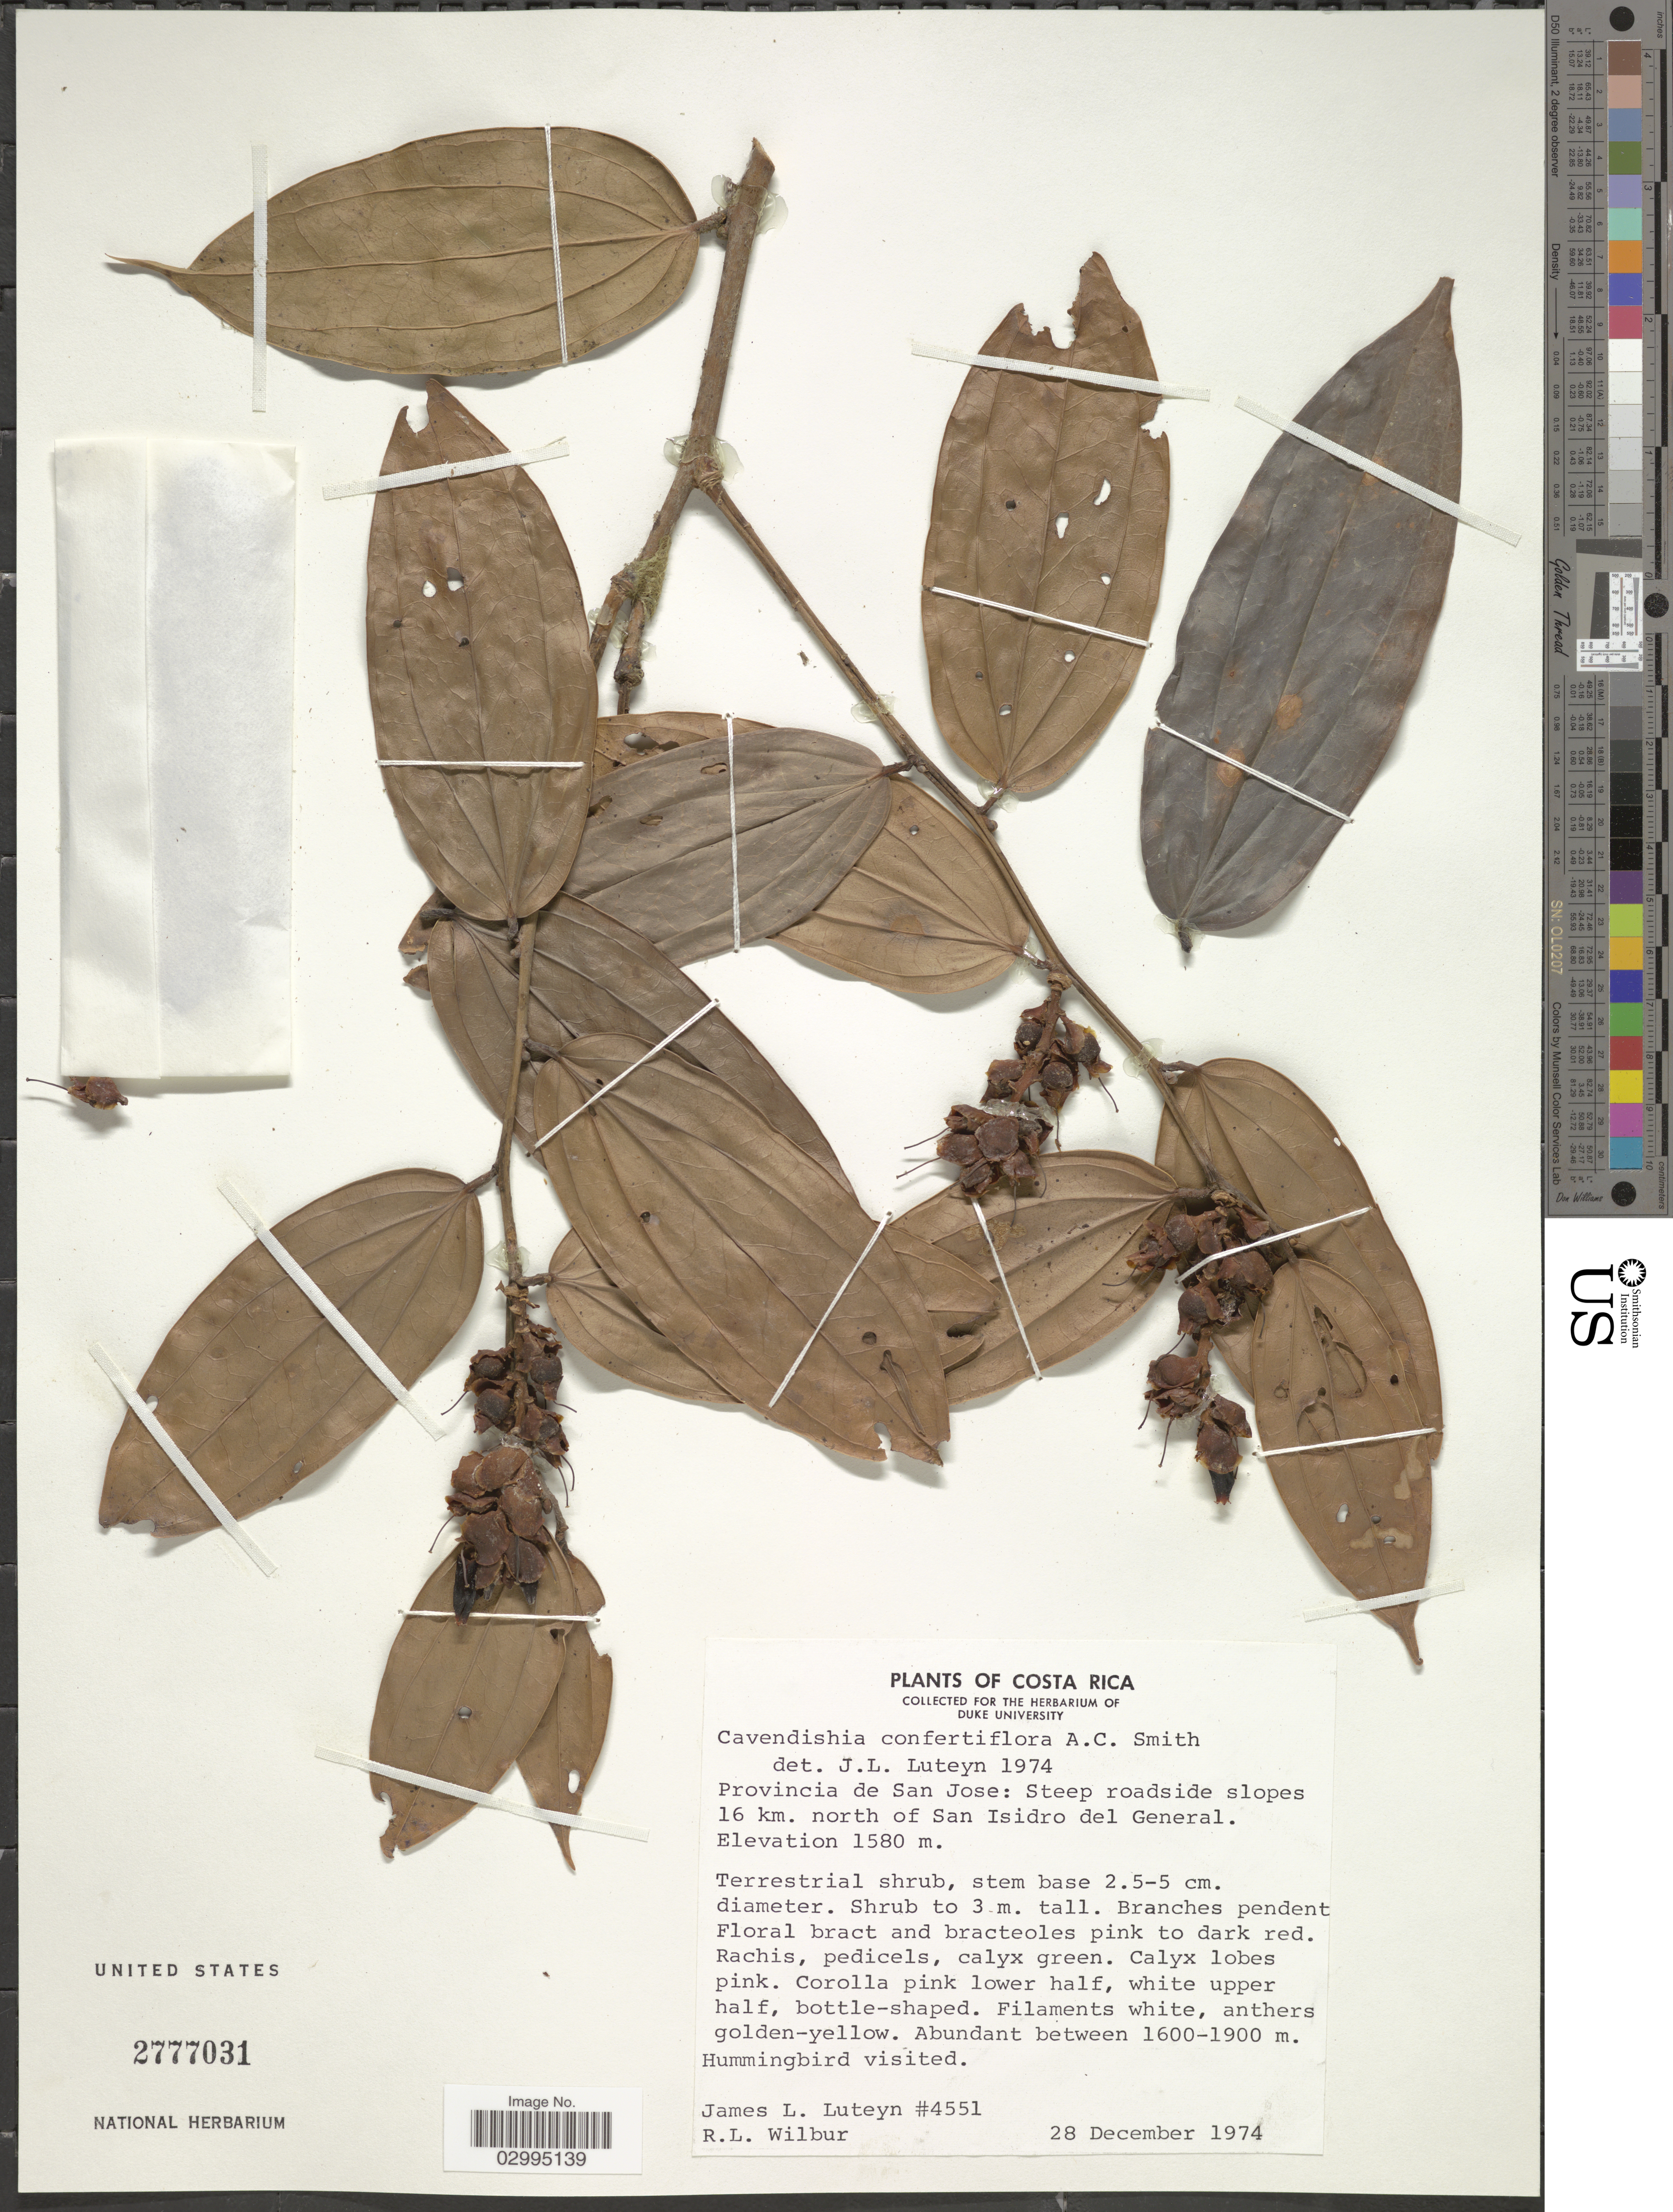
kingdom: Plantae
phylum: Tracheophyta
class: Magnoliopsida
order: Ericales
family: Ericaceae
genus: Cavendishia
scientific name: Cavendishia confertiflora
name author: A.C. Sm.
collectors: J. L. Luteyn & R. L. Wilbur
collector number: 4551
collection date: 1974-12-28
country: Costa Rica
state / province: San José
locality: Provincia de San Jose: Steep roadside slopes 16 km north of San Isidro del General.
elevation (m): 1580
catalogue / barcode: US 2777031